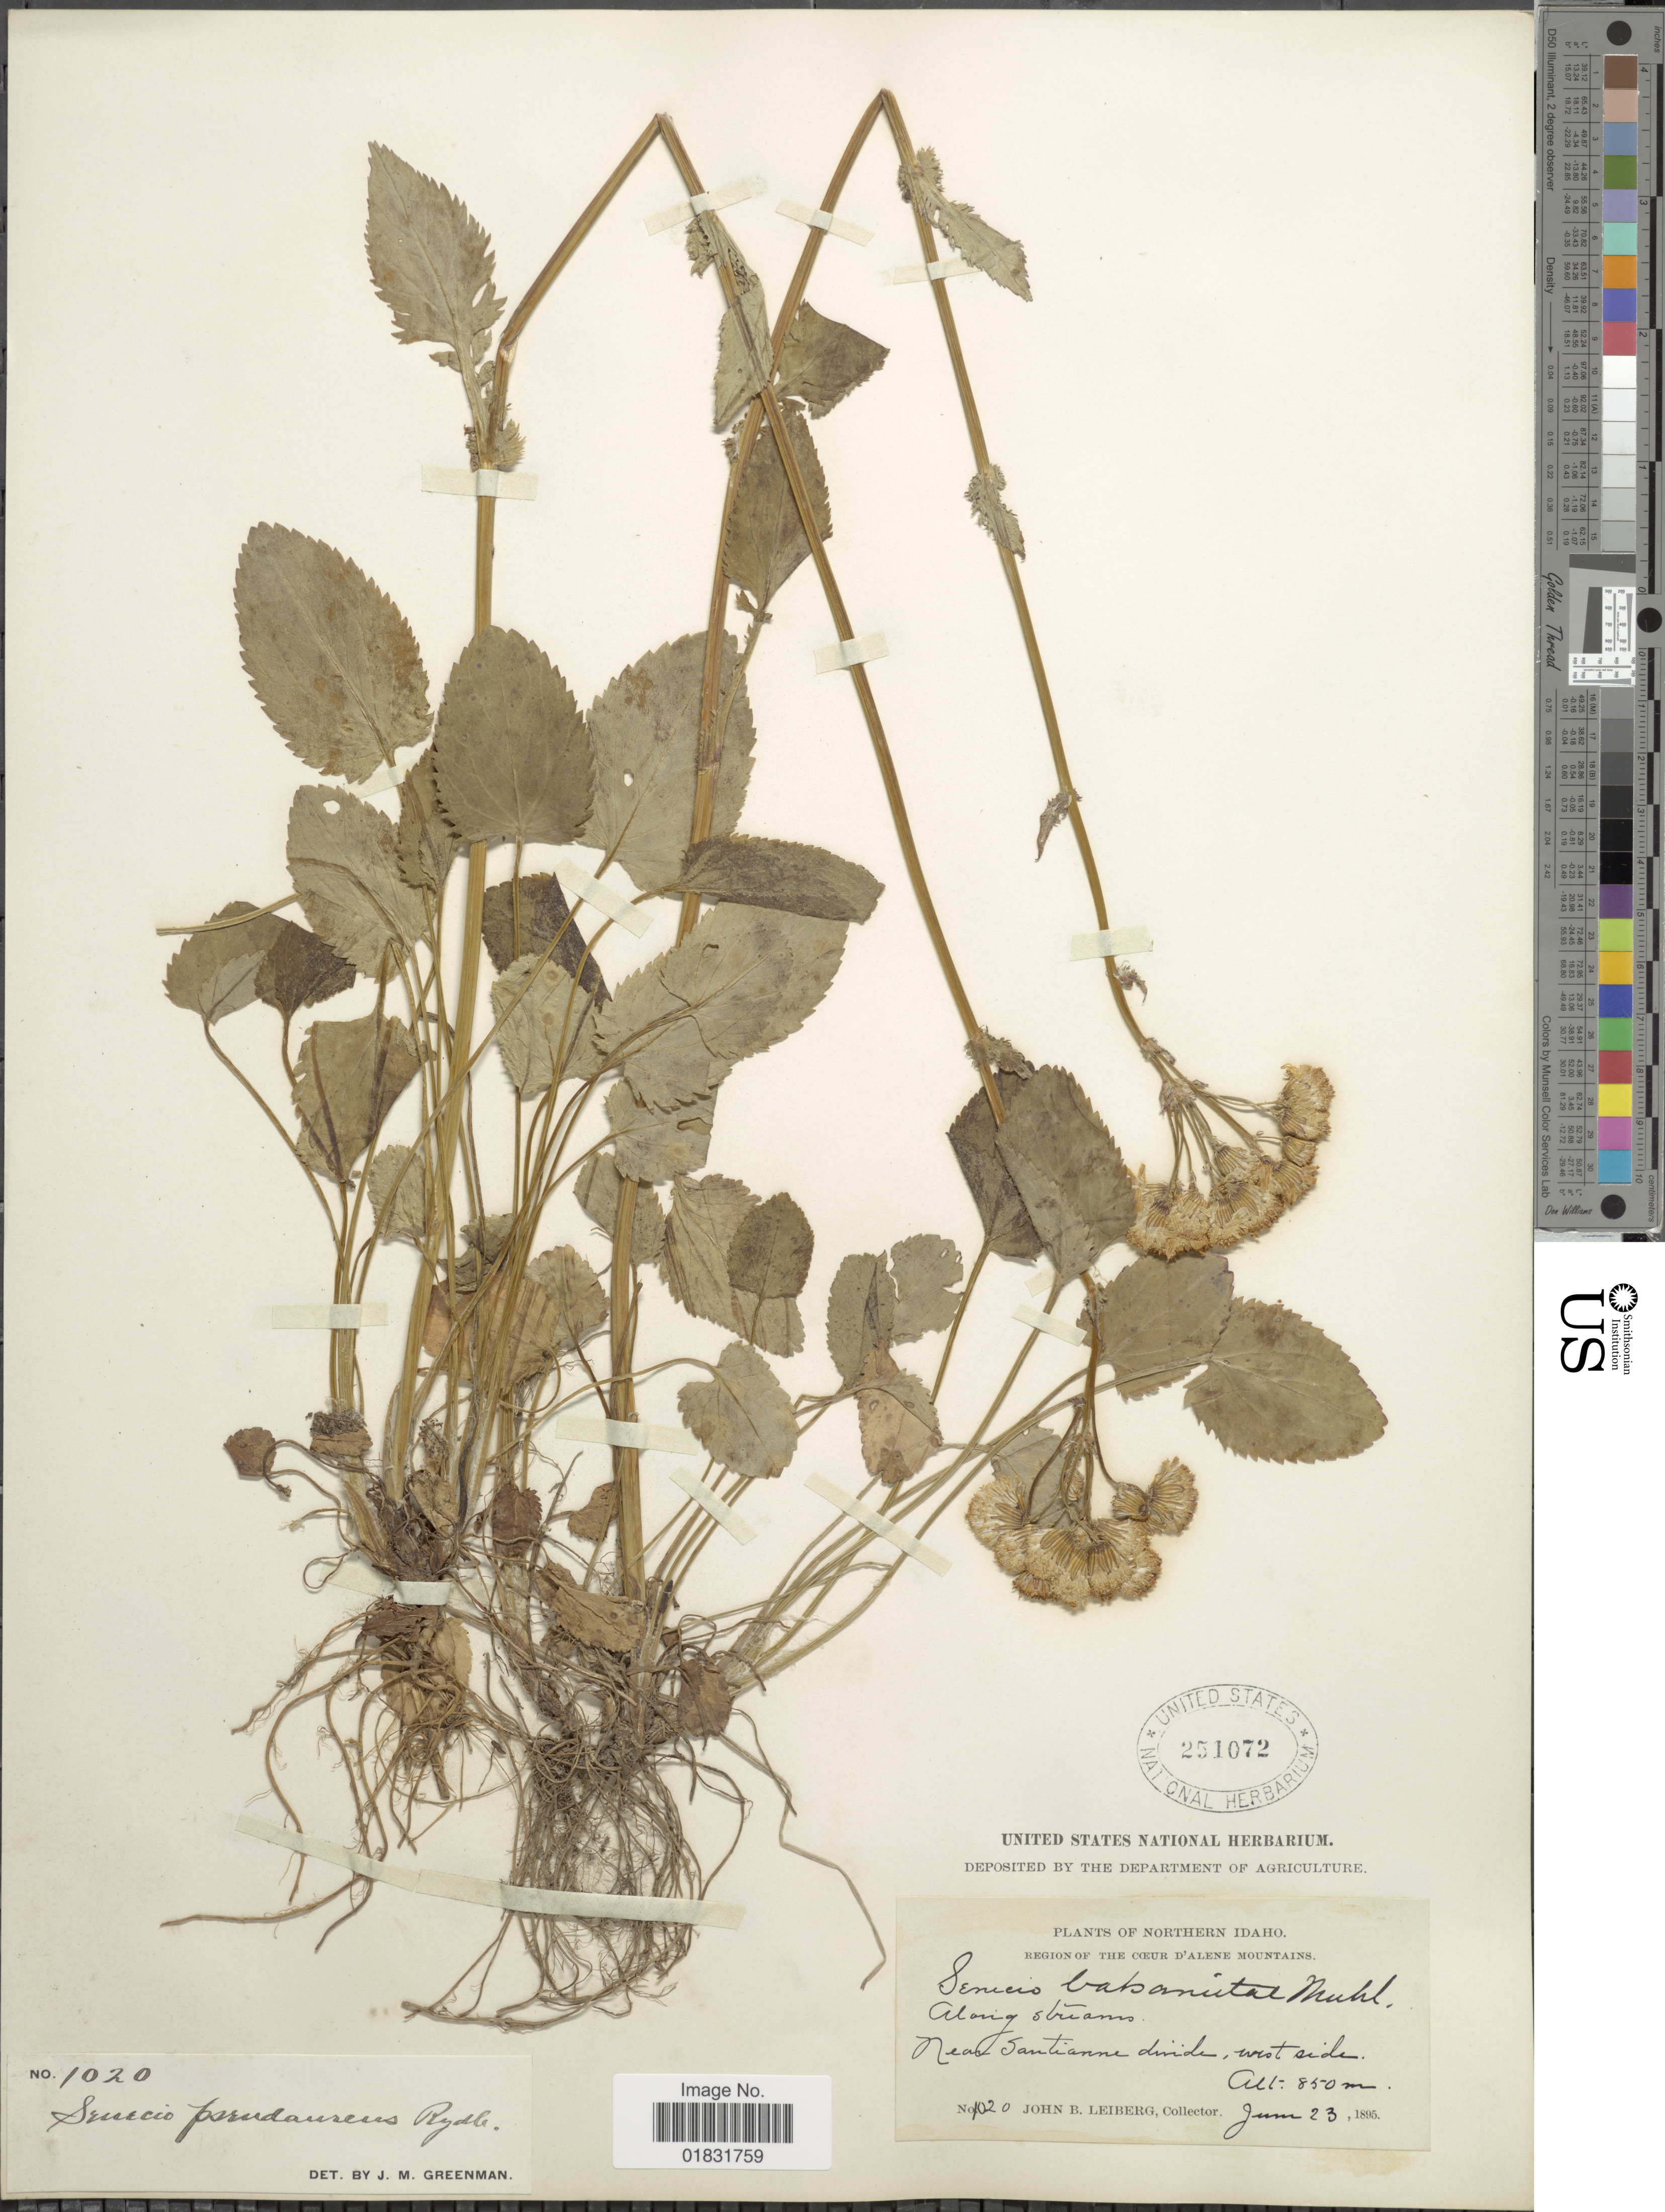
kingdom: Plantae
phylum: Tracheophyta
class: Magnoliopsida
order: Asterales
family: Asteraceae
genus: Packera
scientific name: Packera pseudaurea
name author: (Rydb.) W.A. Weber & Á. Löve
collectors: J. B. Leiberg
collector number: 1020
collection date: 1895-06-23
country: United States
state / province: Idaho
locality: Northern Idaho, Along streams, Near Santianne divide, west side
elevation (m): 850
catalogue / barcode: US 251072